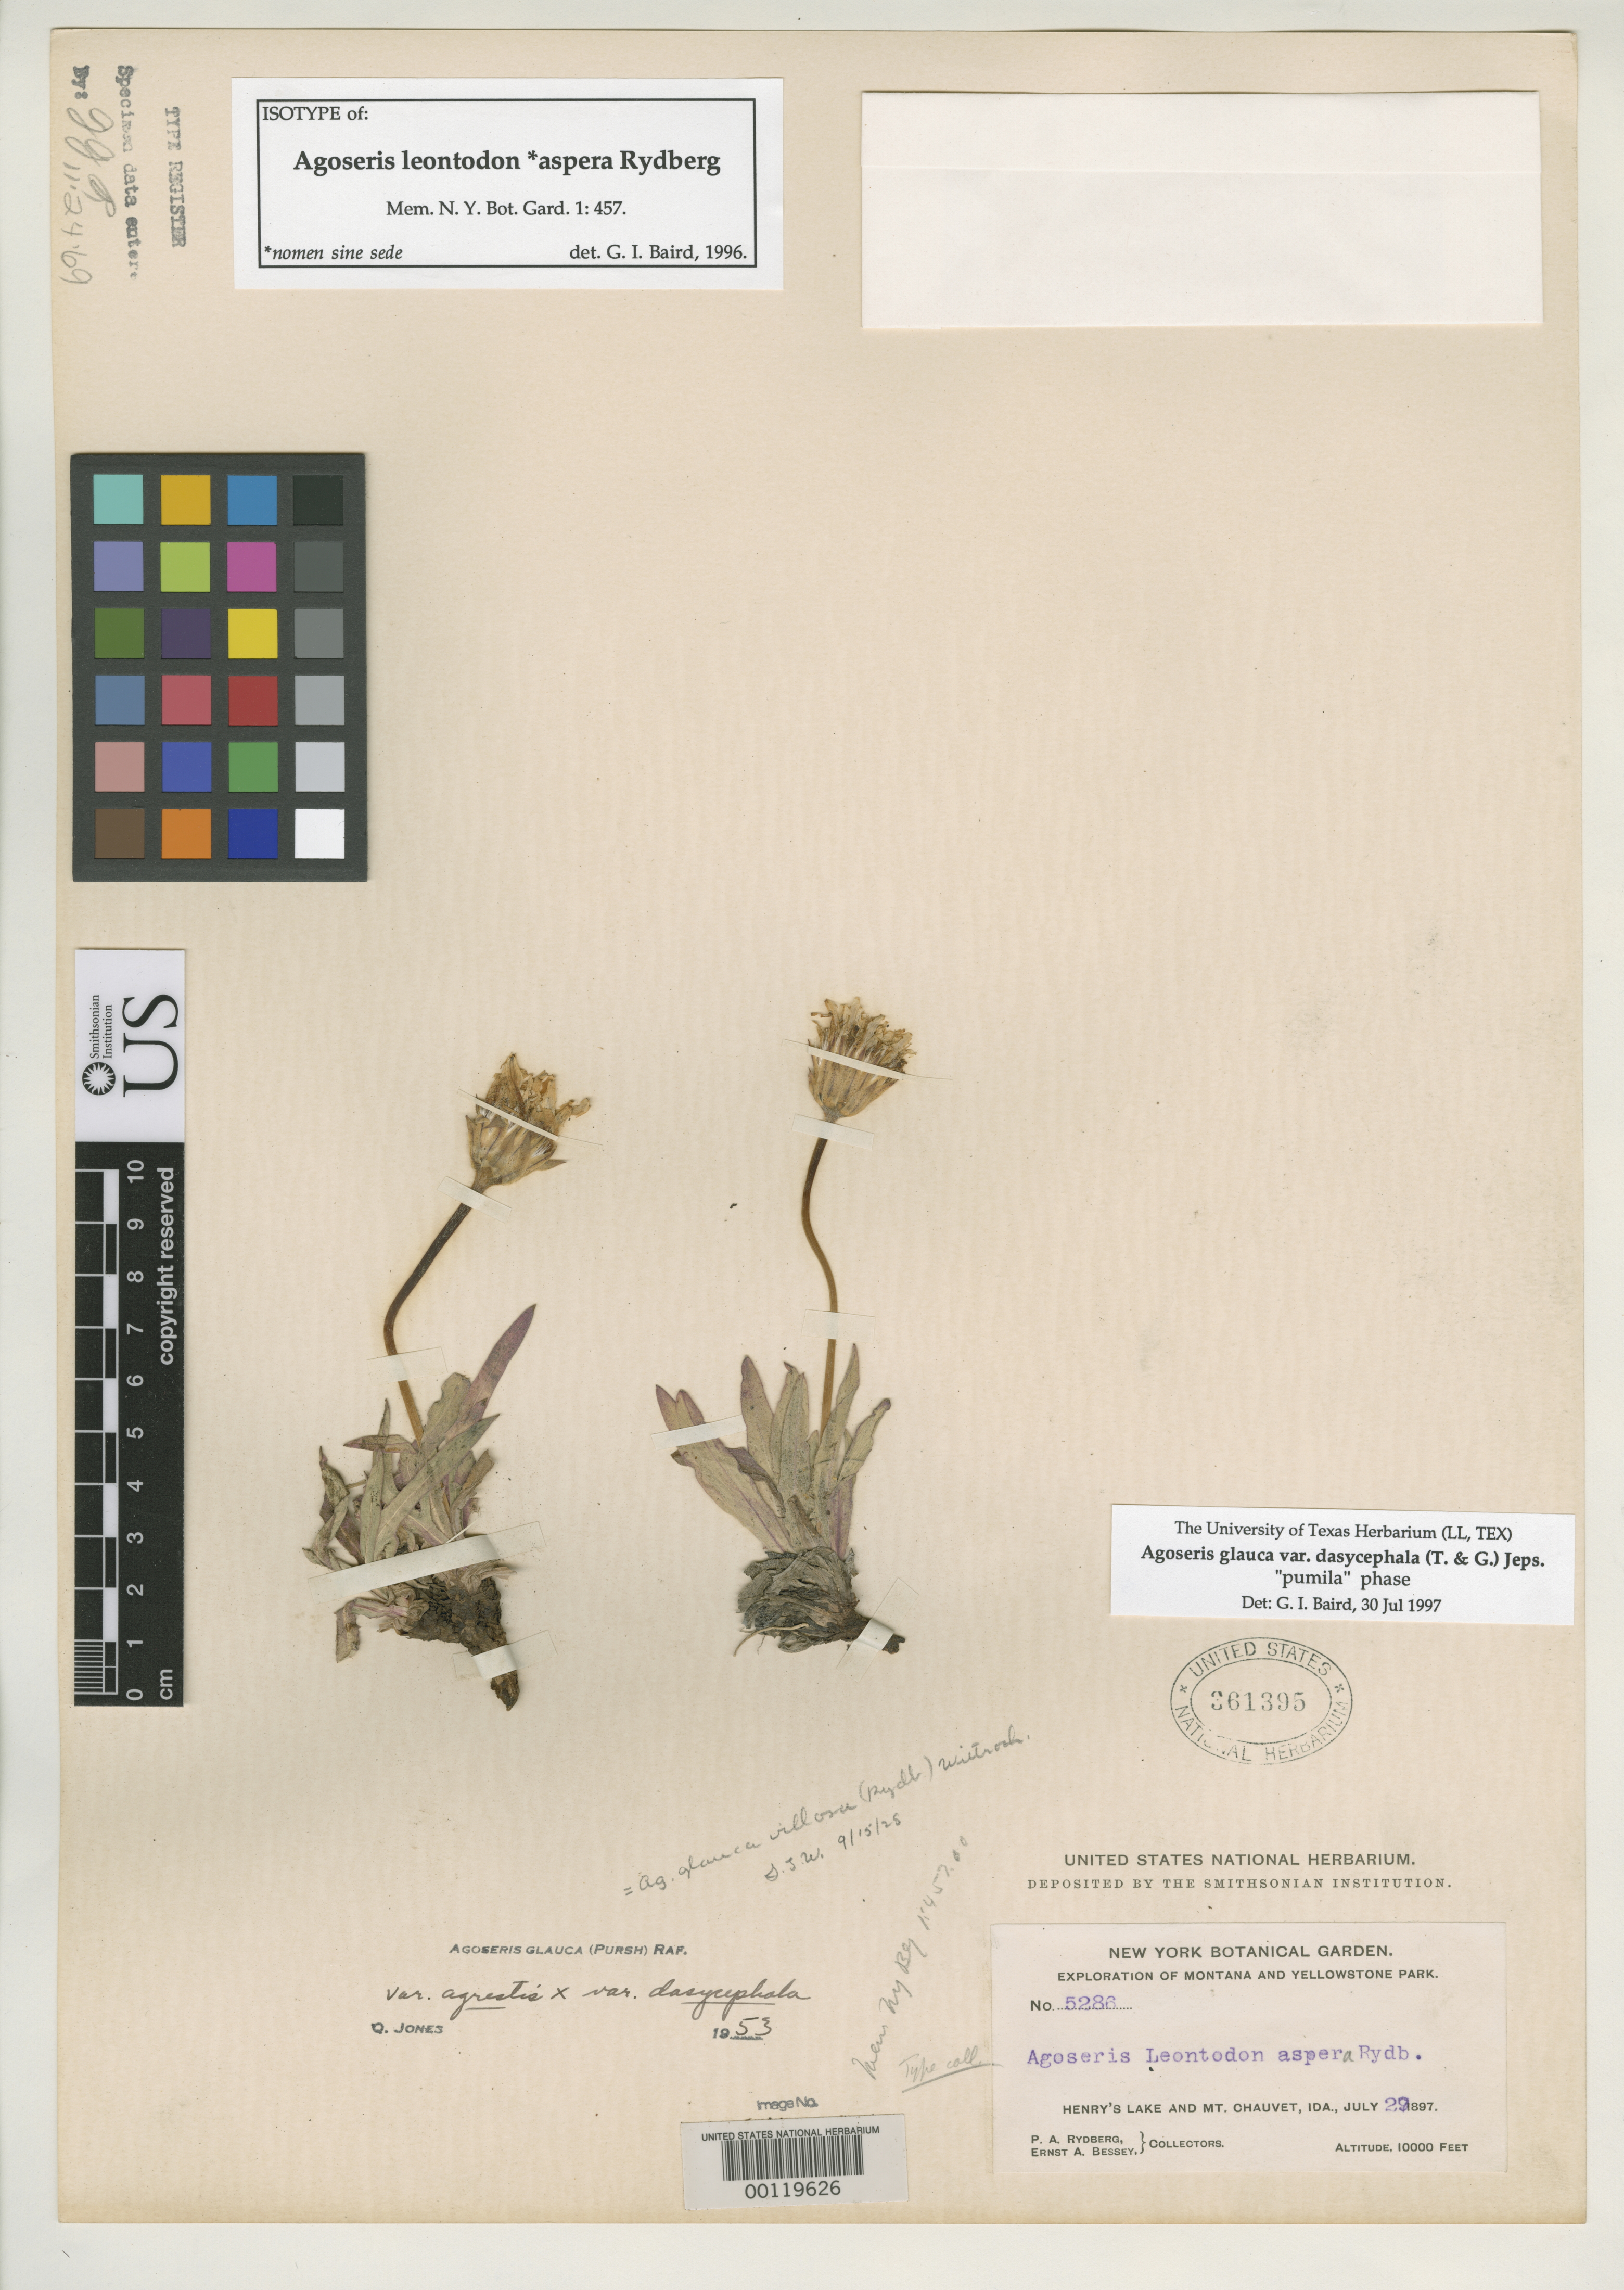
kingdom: Plantae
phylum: Tracheophyta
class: Magnoliopsida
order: Asterales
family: Asteraceae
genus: Agoseris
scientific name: Agoseris leontodon var. aspera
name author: Rydb.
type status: Isotype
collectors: P. A. Rydberg & E. Bessey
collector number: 5286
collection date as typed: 29 Jul 1897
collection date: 1897-07-29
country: United States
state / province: Idaho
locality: Henry's Lake & Mount Chauvet.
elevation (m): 3048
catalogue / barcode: US 361395